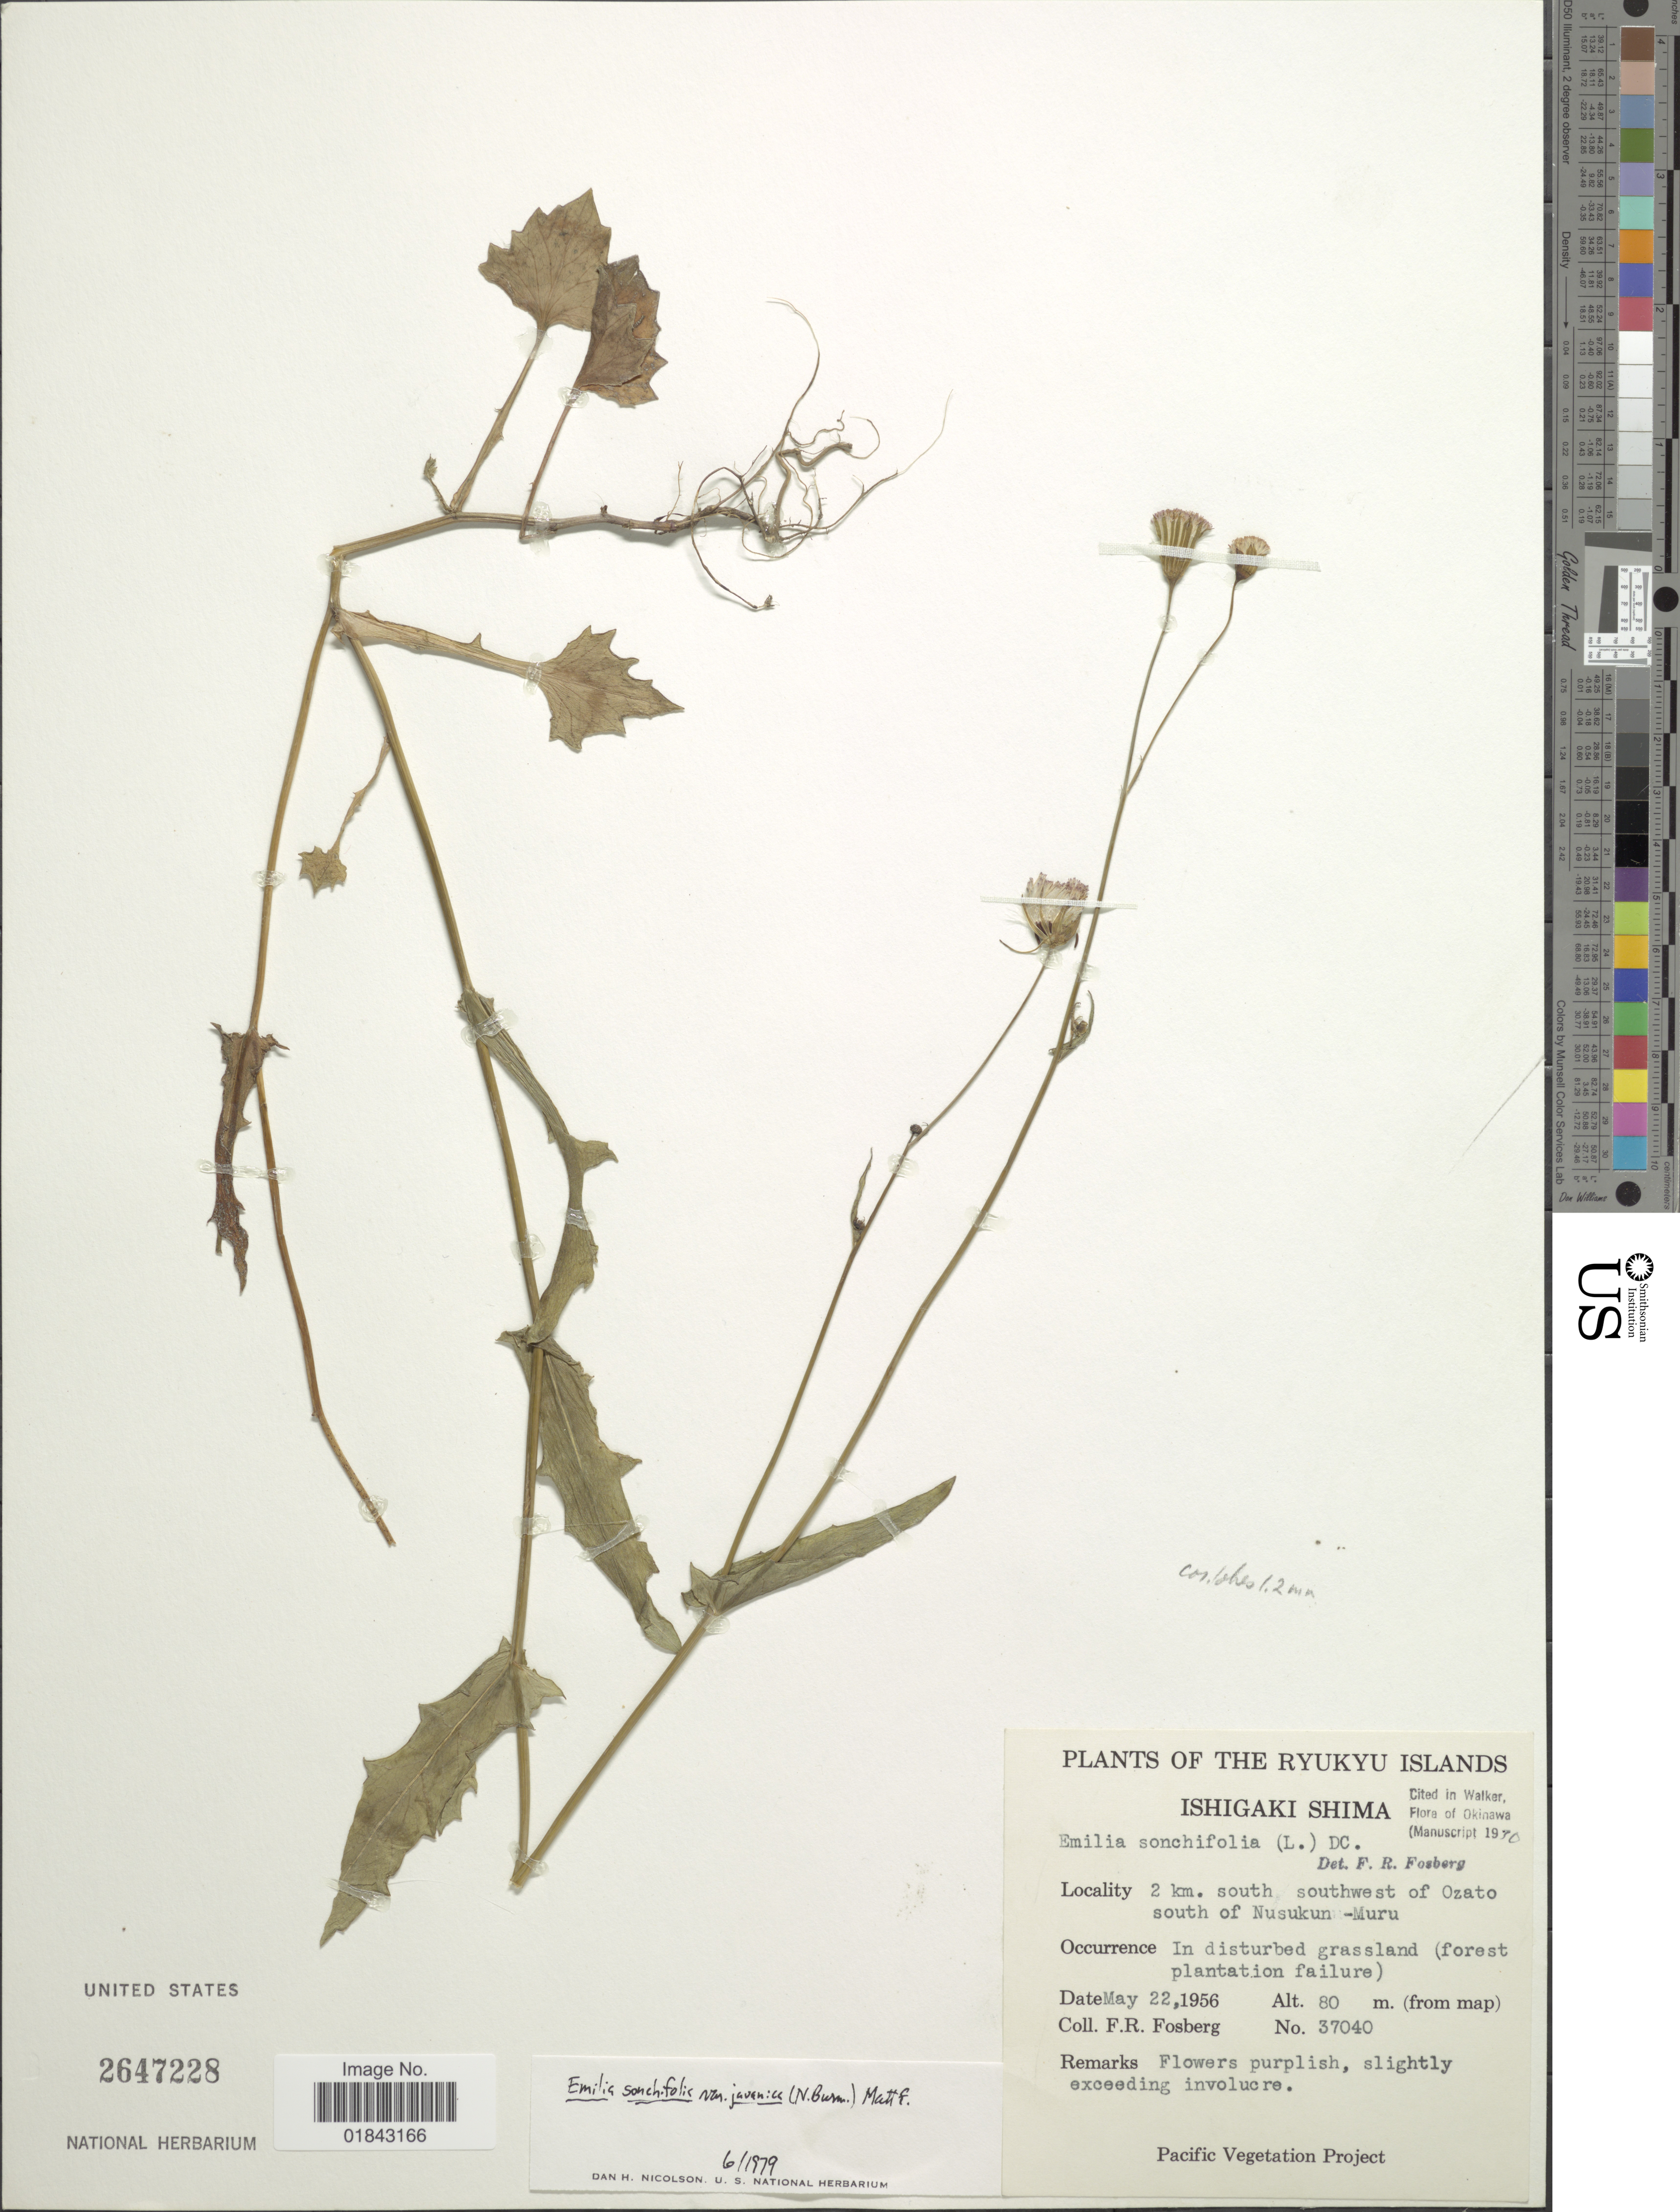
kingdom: Plantae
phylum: Tracheophyta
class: Magnoliopsida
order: Asterales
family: Asteraceae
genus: Emilia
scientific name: Emilia sonchifolia var. javanica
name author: (Burm. f.) Mattf.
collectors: F. R. Fosberg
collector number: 37040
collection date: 1956-05-22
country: Japan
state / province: Okinawa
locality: Ryukyu Islands, Ishigaki Shima, 2 km. south southwest of Ozato south of Nusukun-Muru, in disturbed grassland (forest plantation failure)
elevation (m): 80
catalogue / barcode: US 2674228